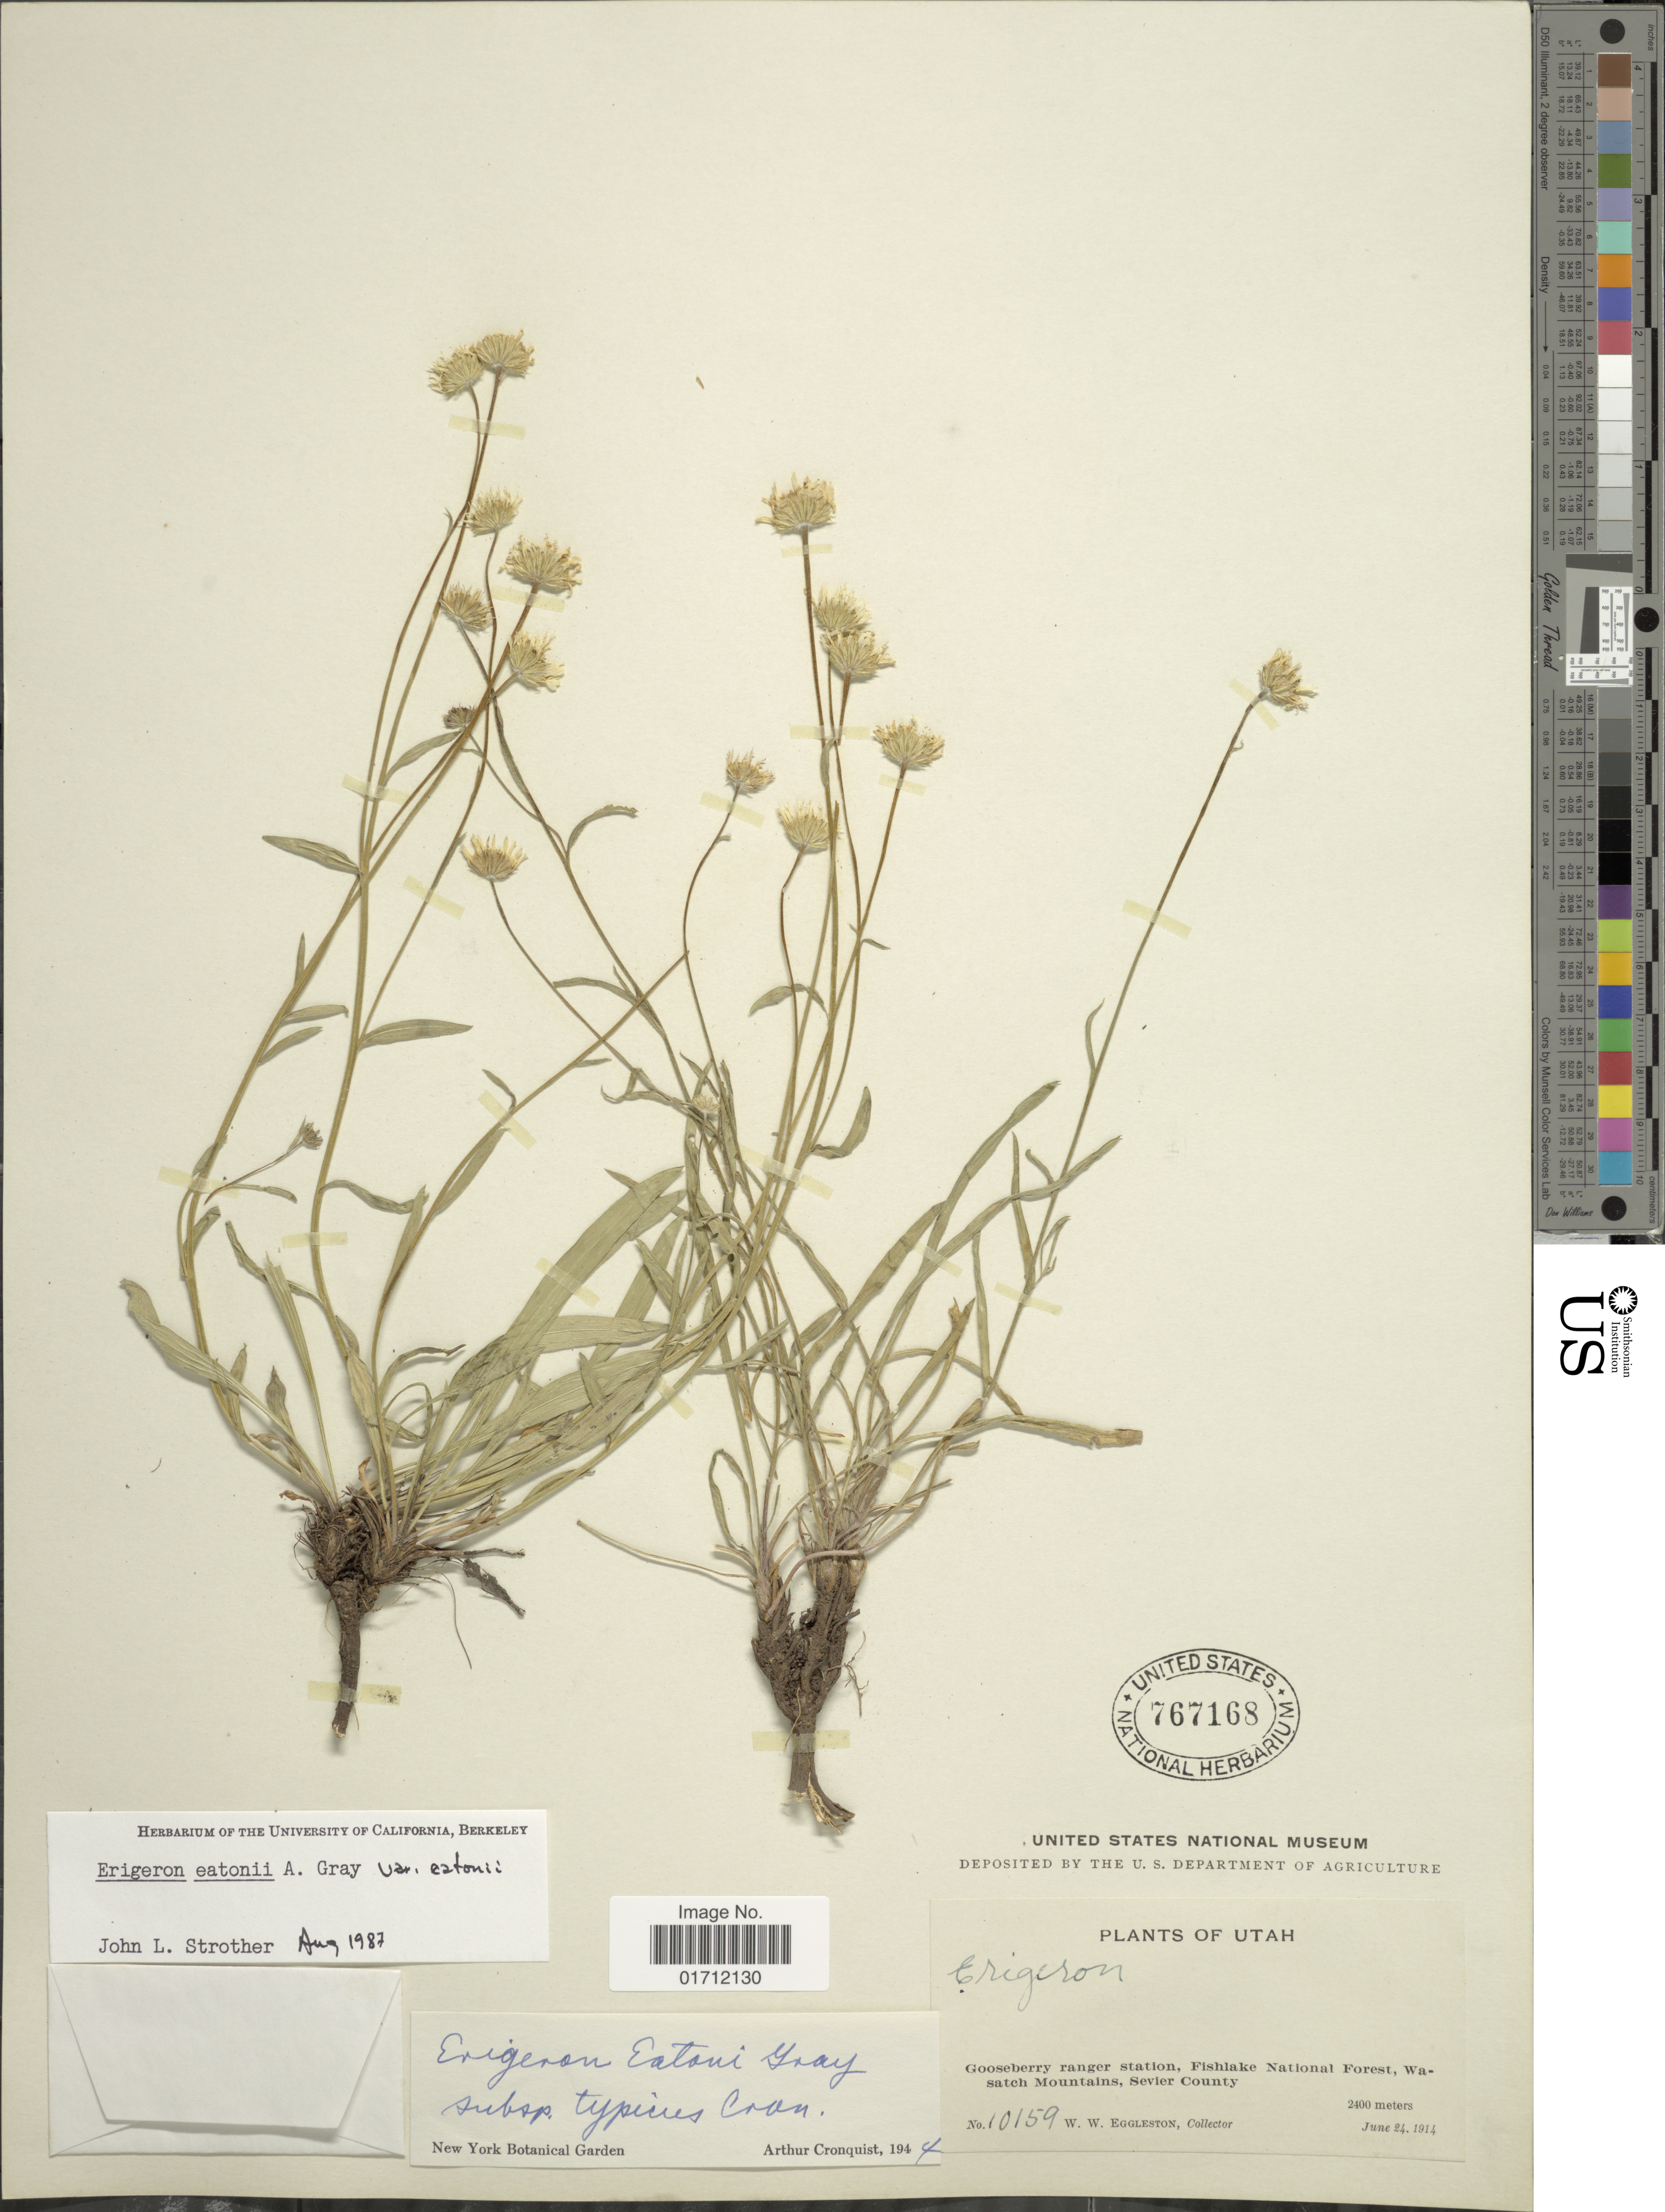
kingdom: Plantae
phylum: Tracheophyta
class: Magnoliopsida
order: Asterales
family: Asteraceae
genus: Erigeron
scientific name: Erigeron eatonii var. eatonii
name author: A. Gray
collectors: W. W. Eggleston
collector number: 10159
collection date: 1914-06-24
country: United States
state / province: Utah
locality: Goosberry ranger station, Fishlake National Forest, Wasatch Mountains, Sevier County.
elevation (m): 732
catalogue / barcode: US 767168